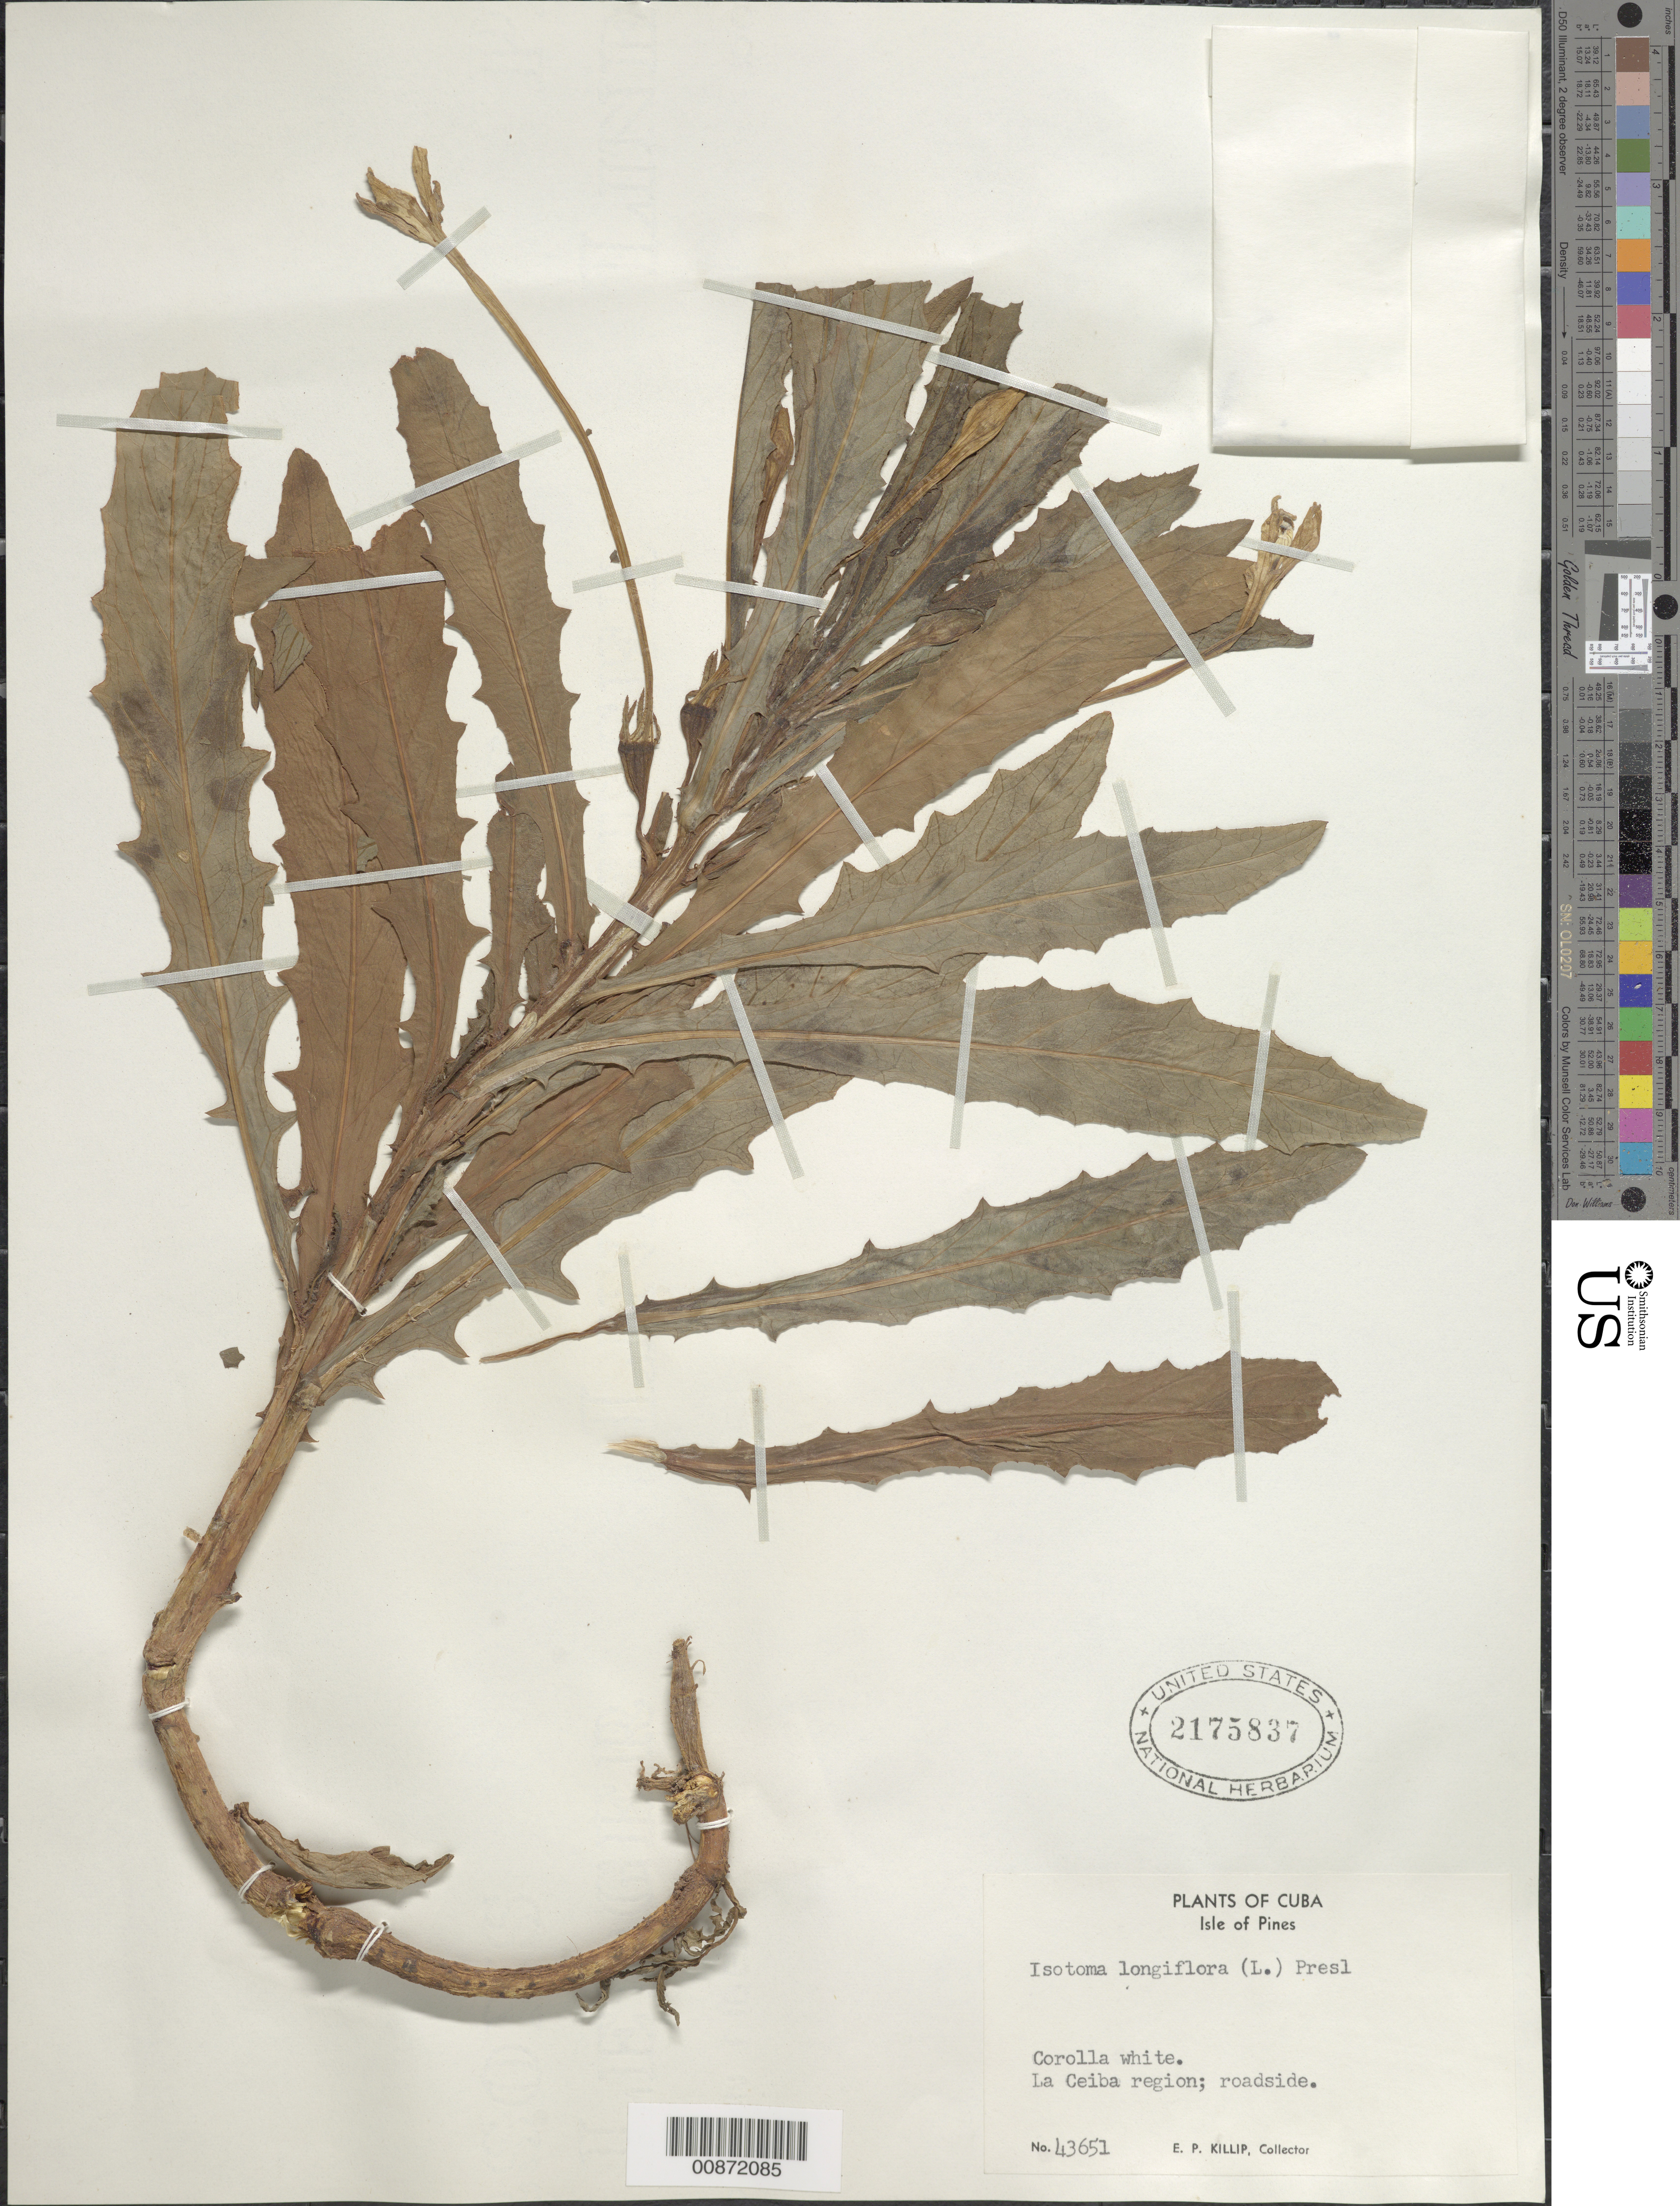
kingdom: Plantae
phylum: Tracheophyta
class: Magnoliopsida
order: Asterales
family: Campanulaceae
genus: Hippobroma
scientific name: Hippobroma longiflora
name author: (L.) G. Don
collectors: E. P. Killip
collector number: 43651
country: Cuba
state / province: Isla de La Juventud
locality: La Ceiba region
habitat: Roadside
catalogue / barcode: US 2175837